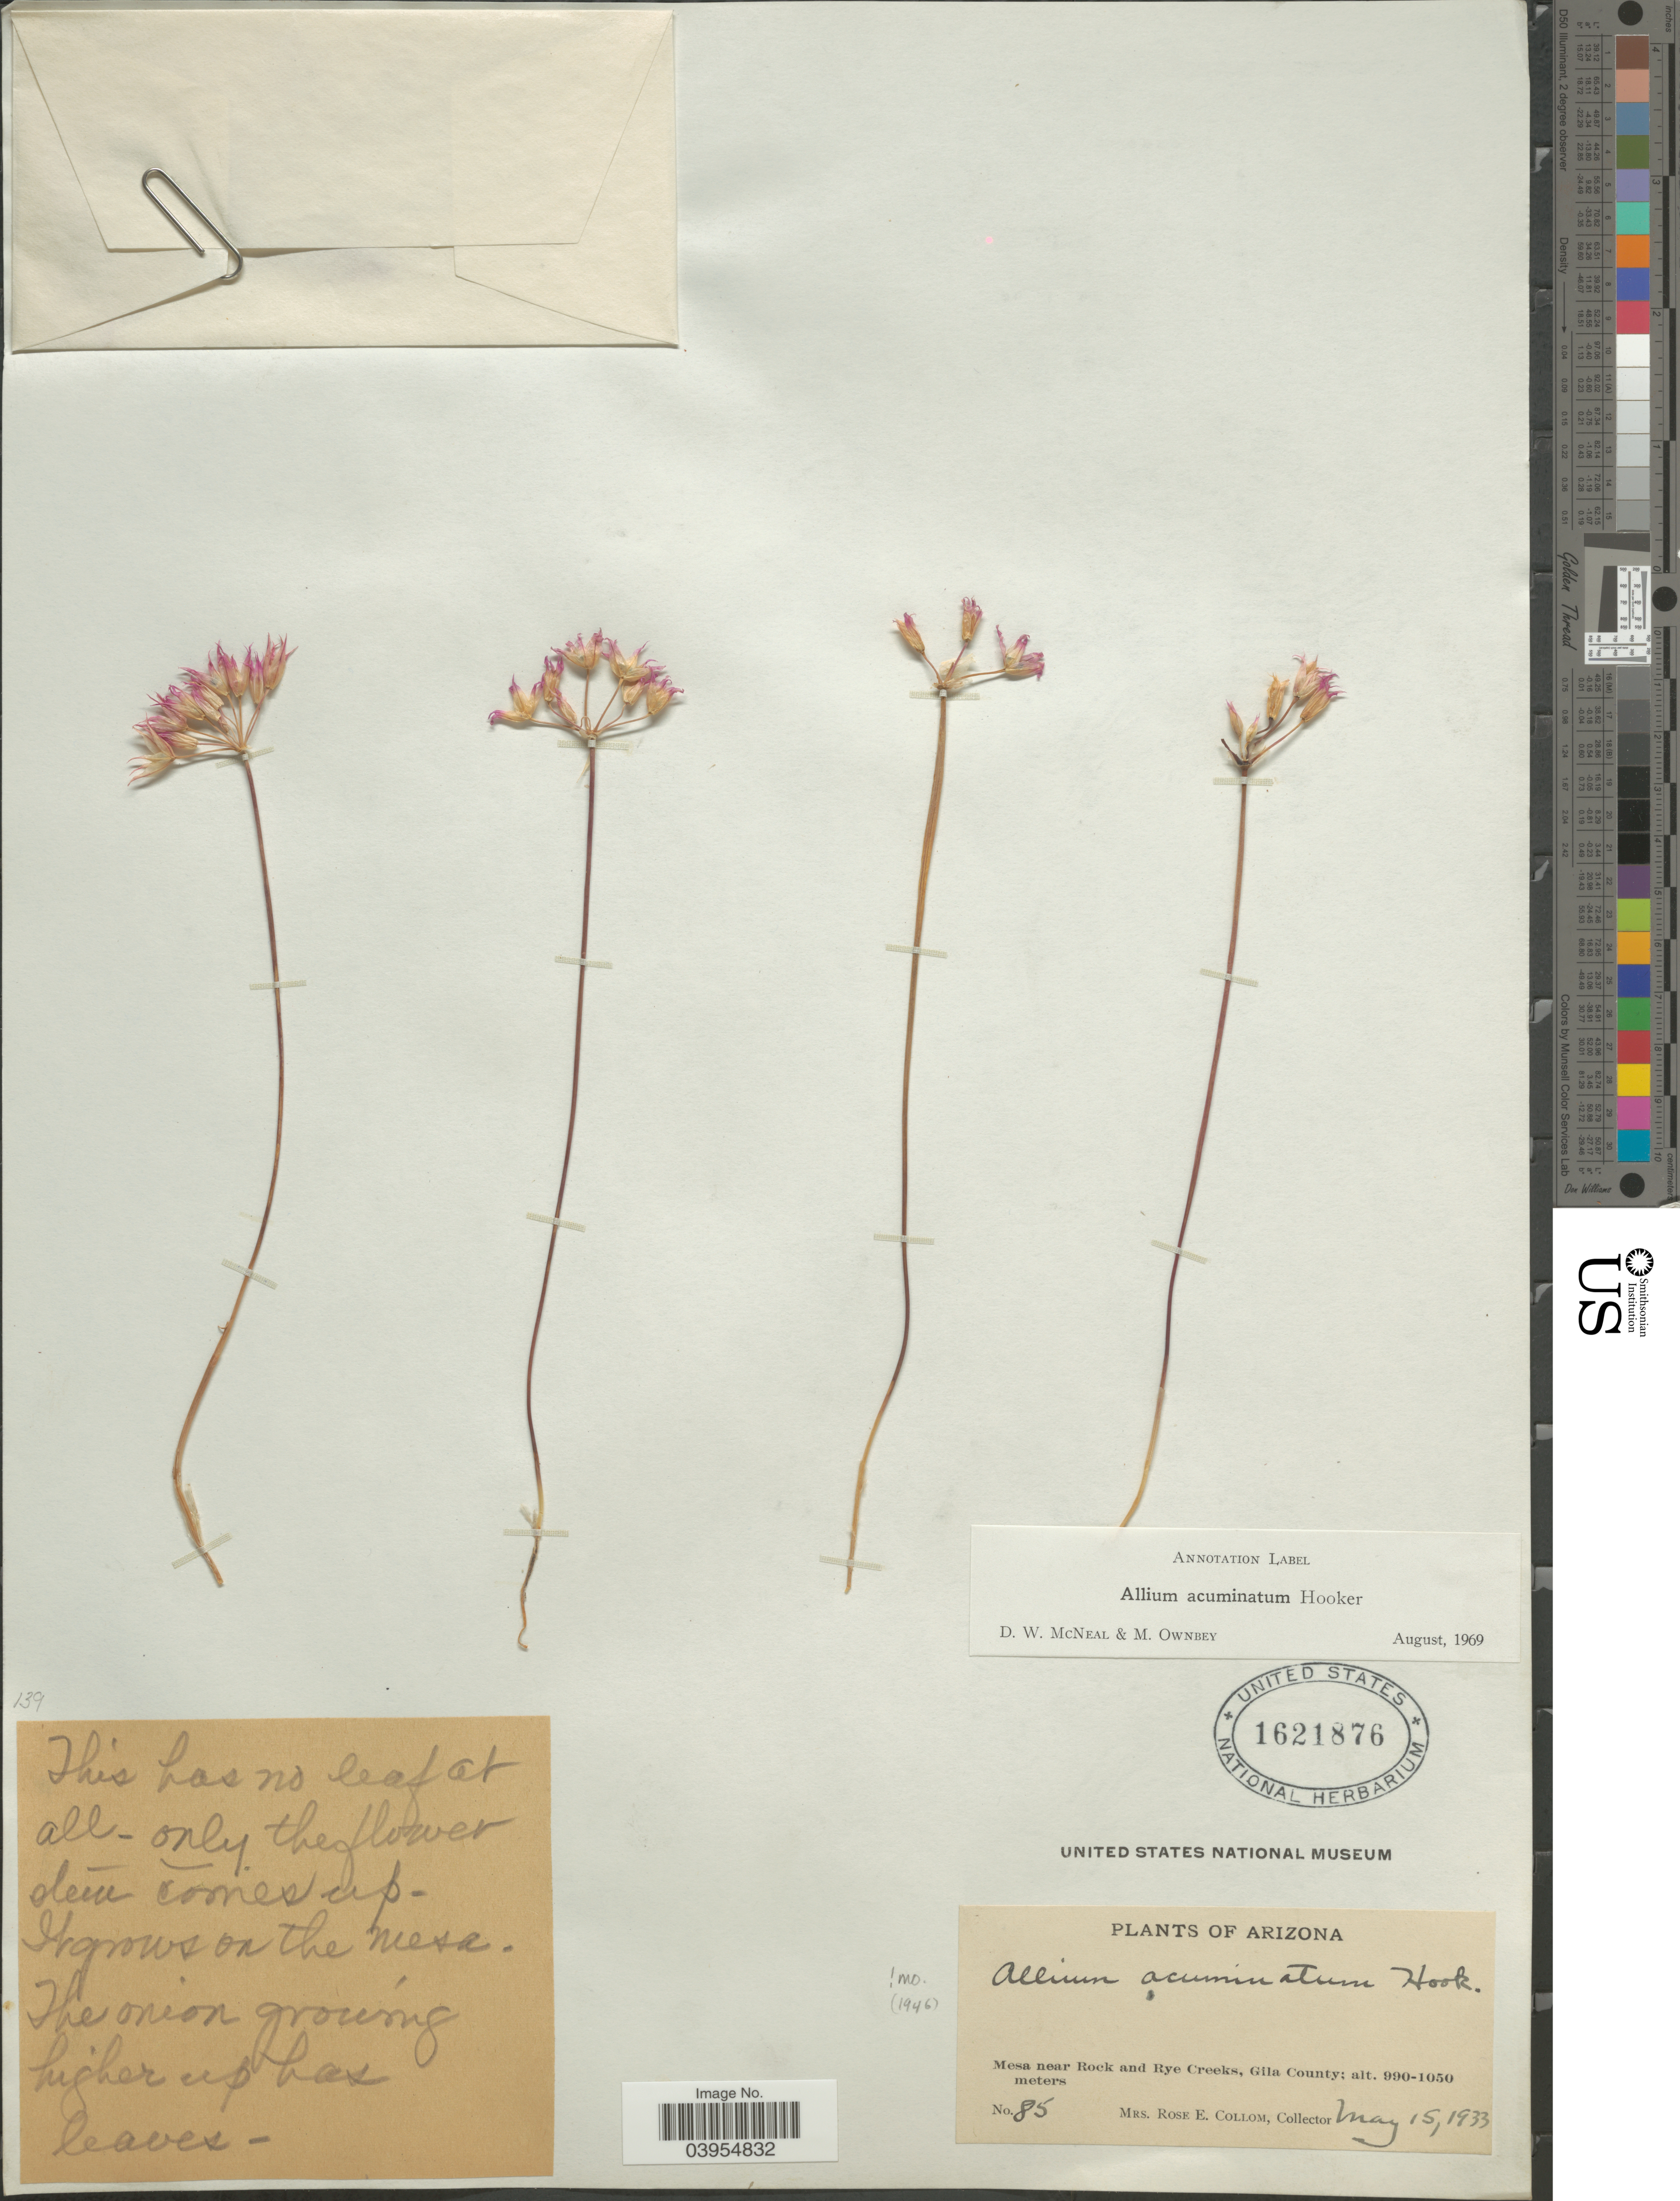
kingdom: Plantae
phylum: Tracheophyta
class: Liliopsida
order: Asparagales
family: Amaryllidaceae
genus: Allium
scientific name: Allium acuminatum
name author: Hook.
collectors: R. E. Collom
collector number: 85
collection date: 1933-05-15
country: United States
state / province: Arizona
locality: Mesa near Rock and Rye Creeks, Gila County.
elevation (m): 990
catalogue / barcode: US 1621876